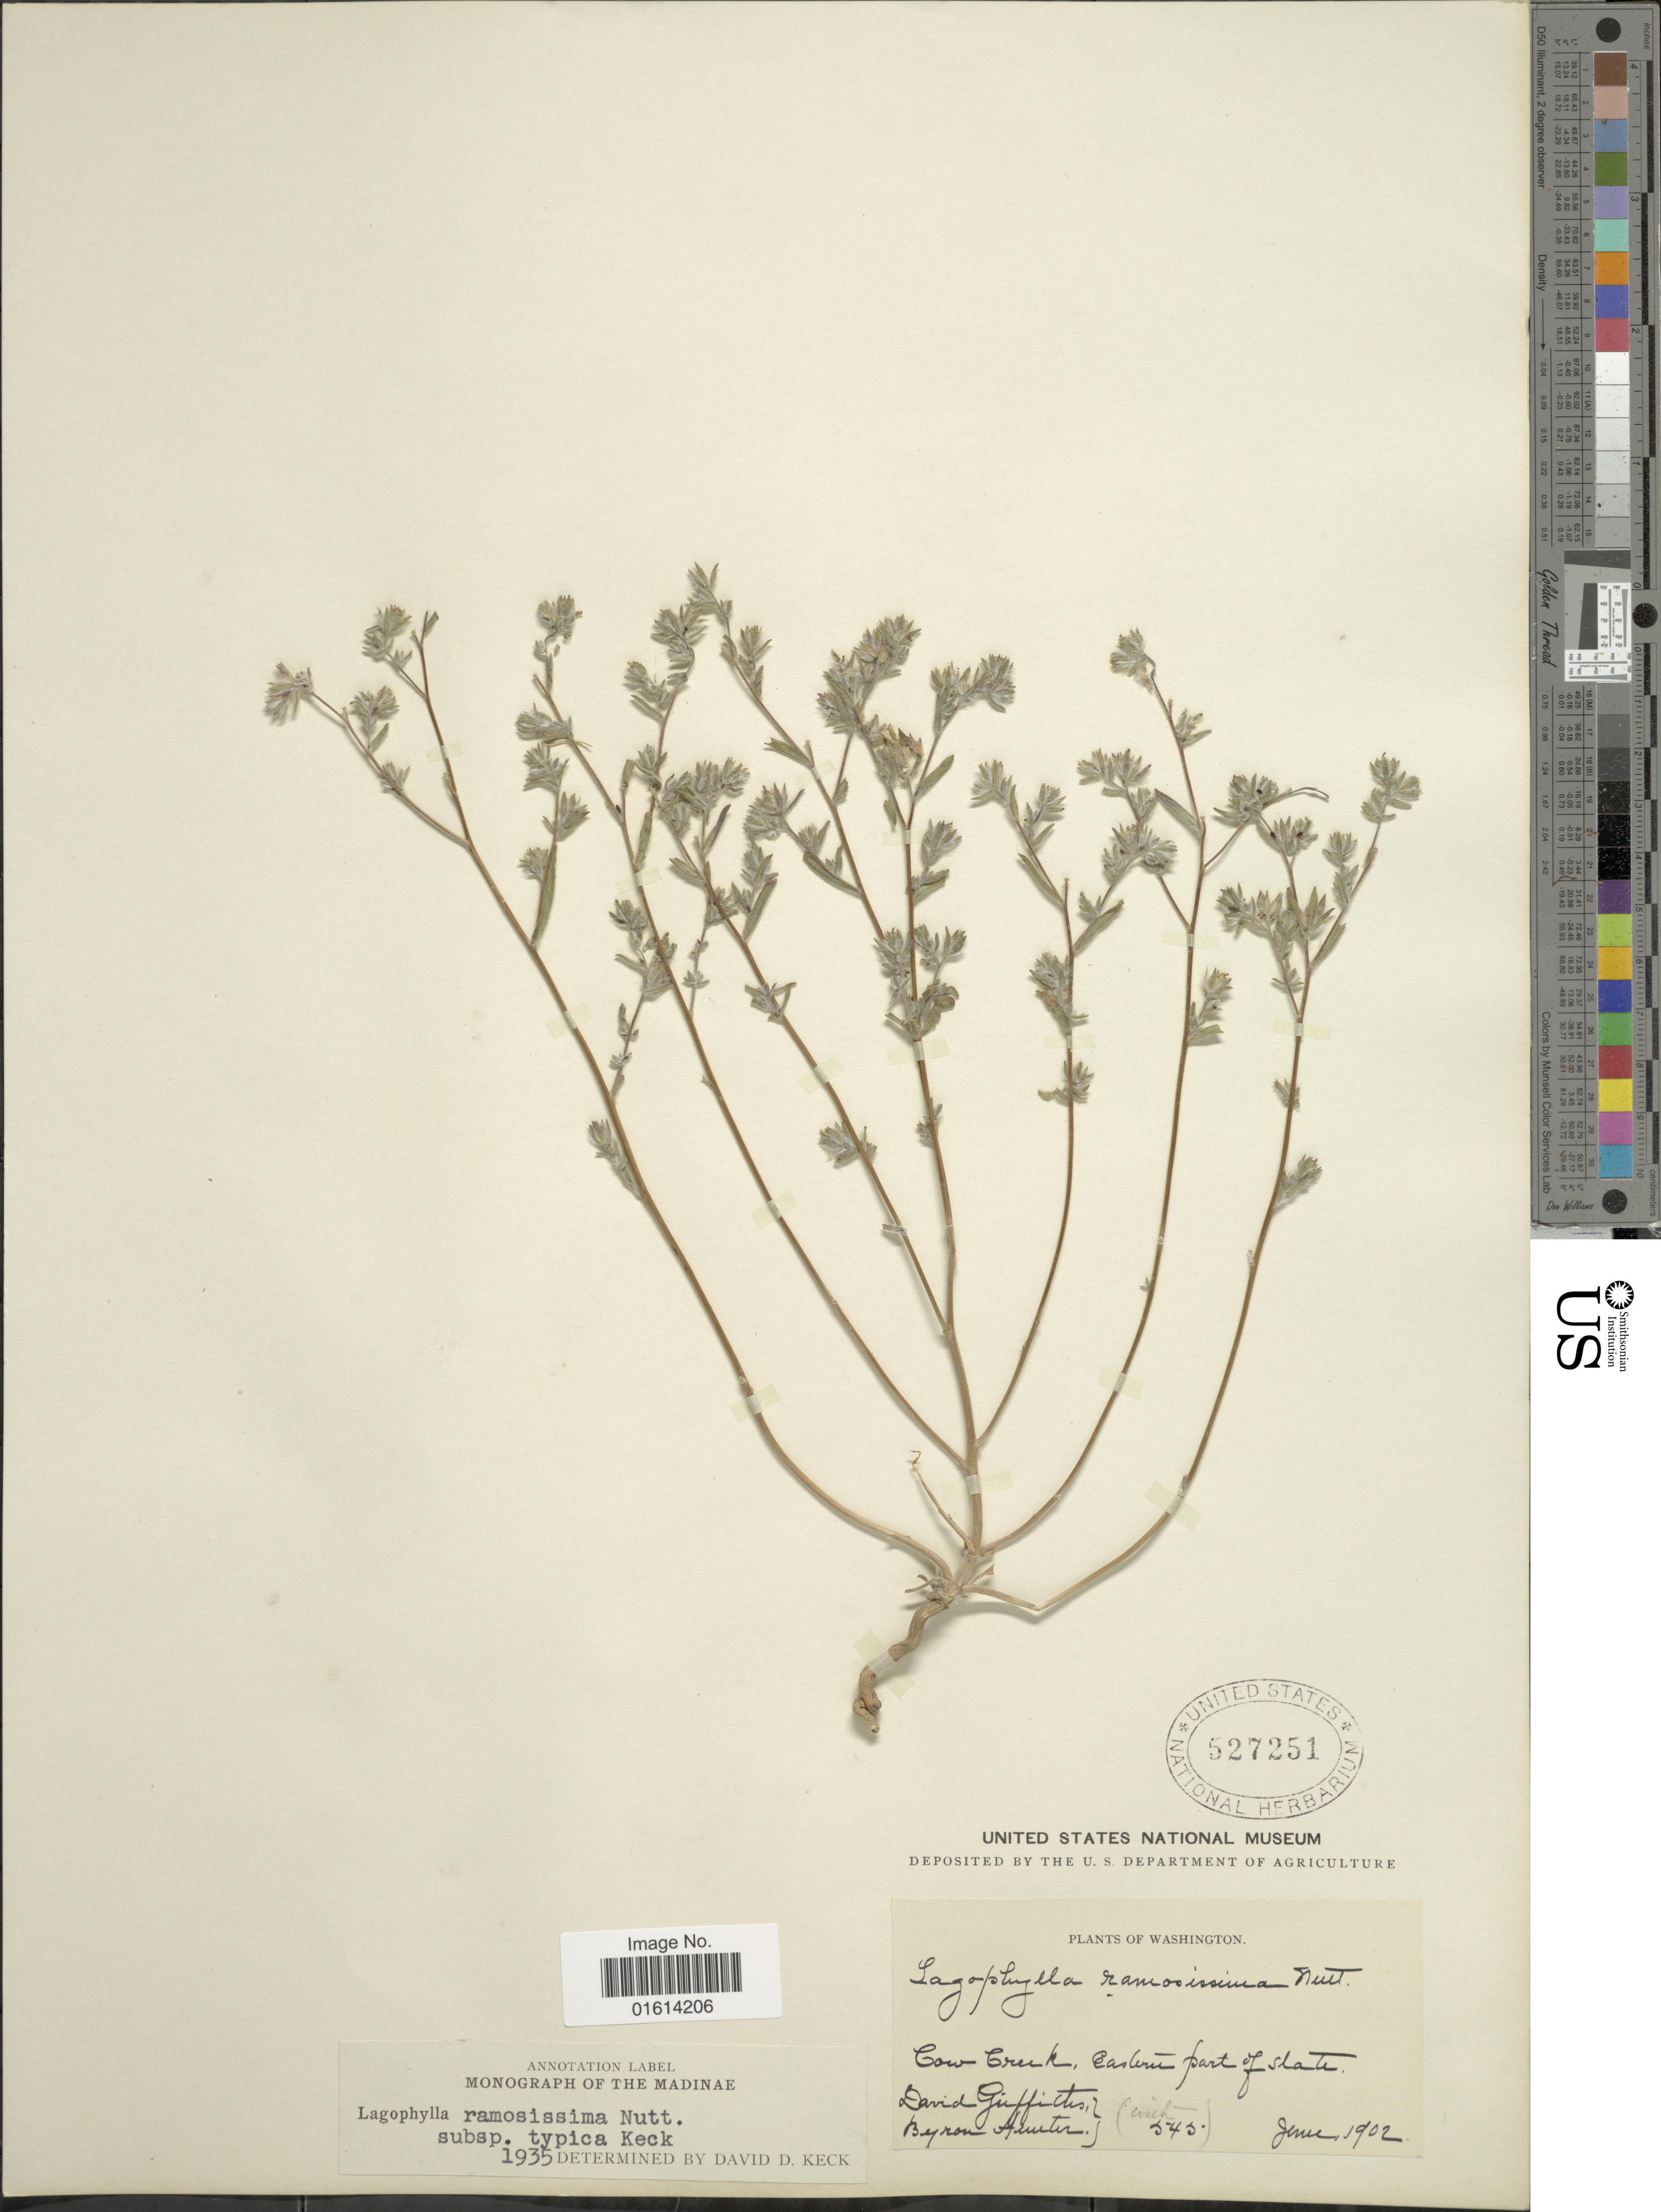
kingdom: Plantae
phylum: Tracheophyta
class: Magnoliopsida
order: Asterales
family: Asteraceae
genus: Lagophylla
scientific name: Lagophylla ramosissima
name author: Nutt.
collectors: D. Griffiths & B. Hunter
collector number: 545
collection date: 1902-06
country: United States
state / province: Washington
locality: Cow Creek, Eastern part of State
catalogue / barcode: US 527251